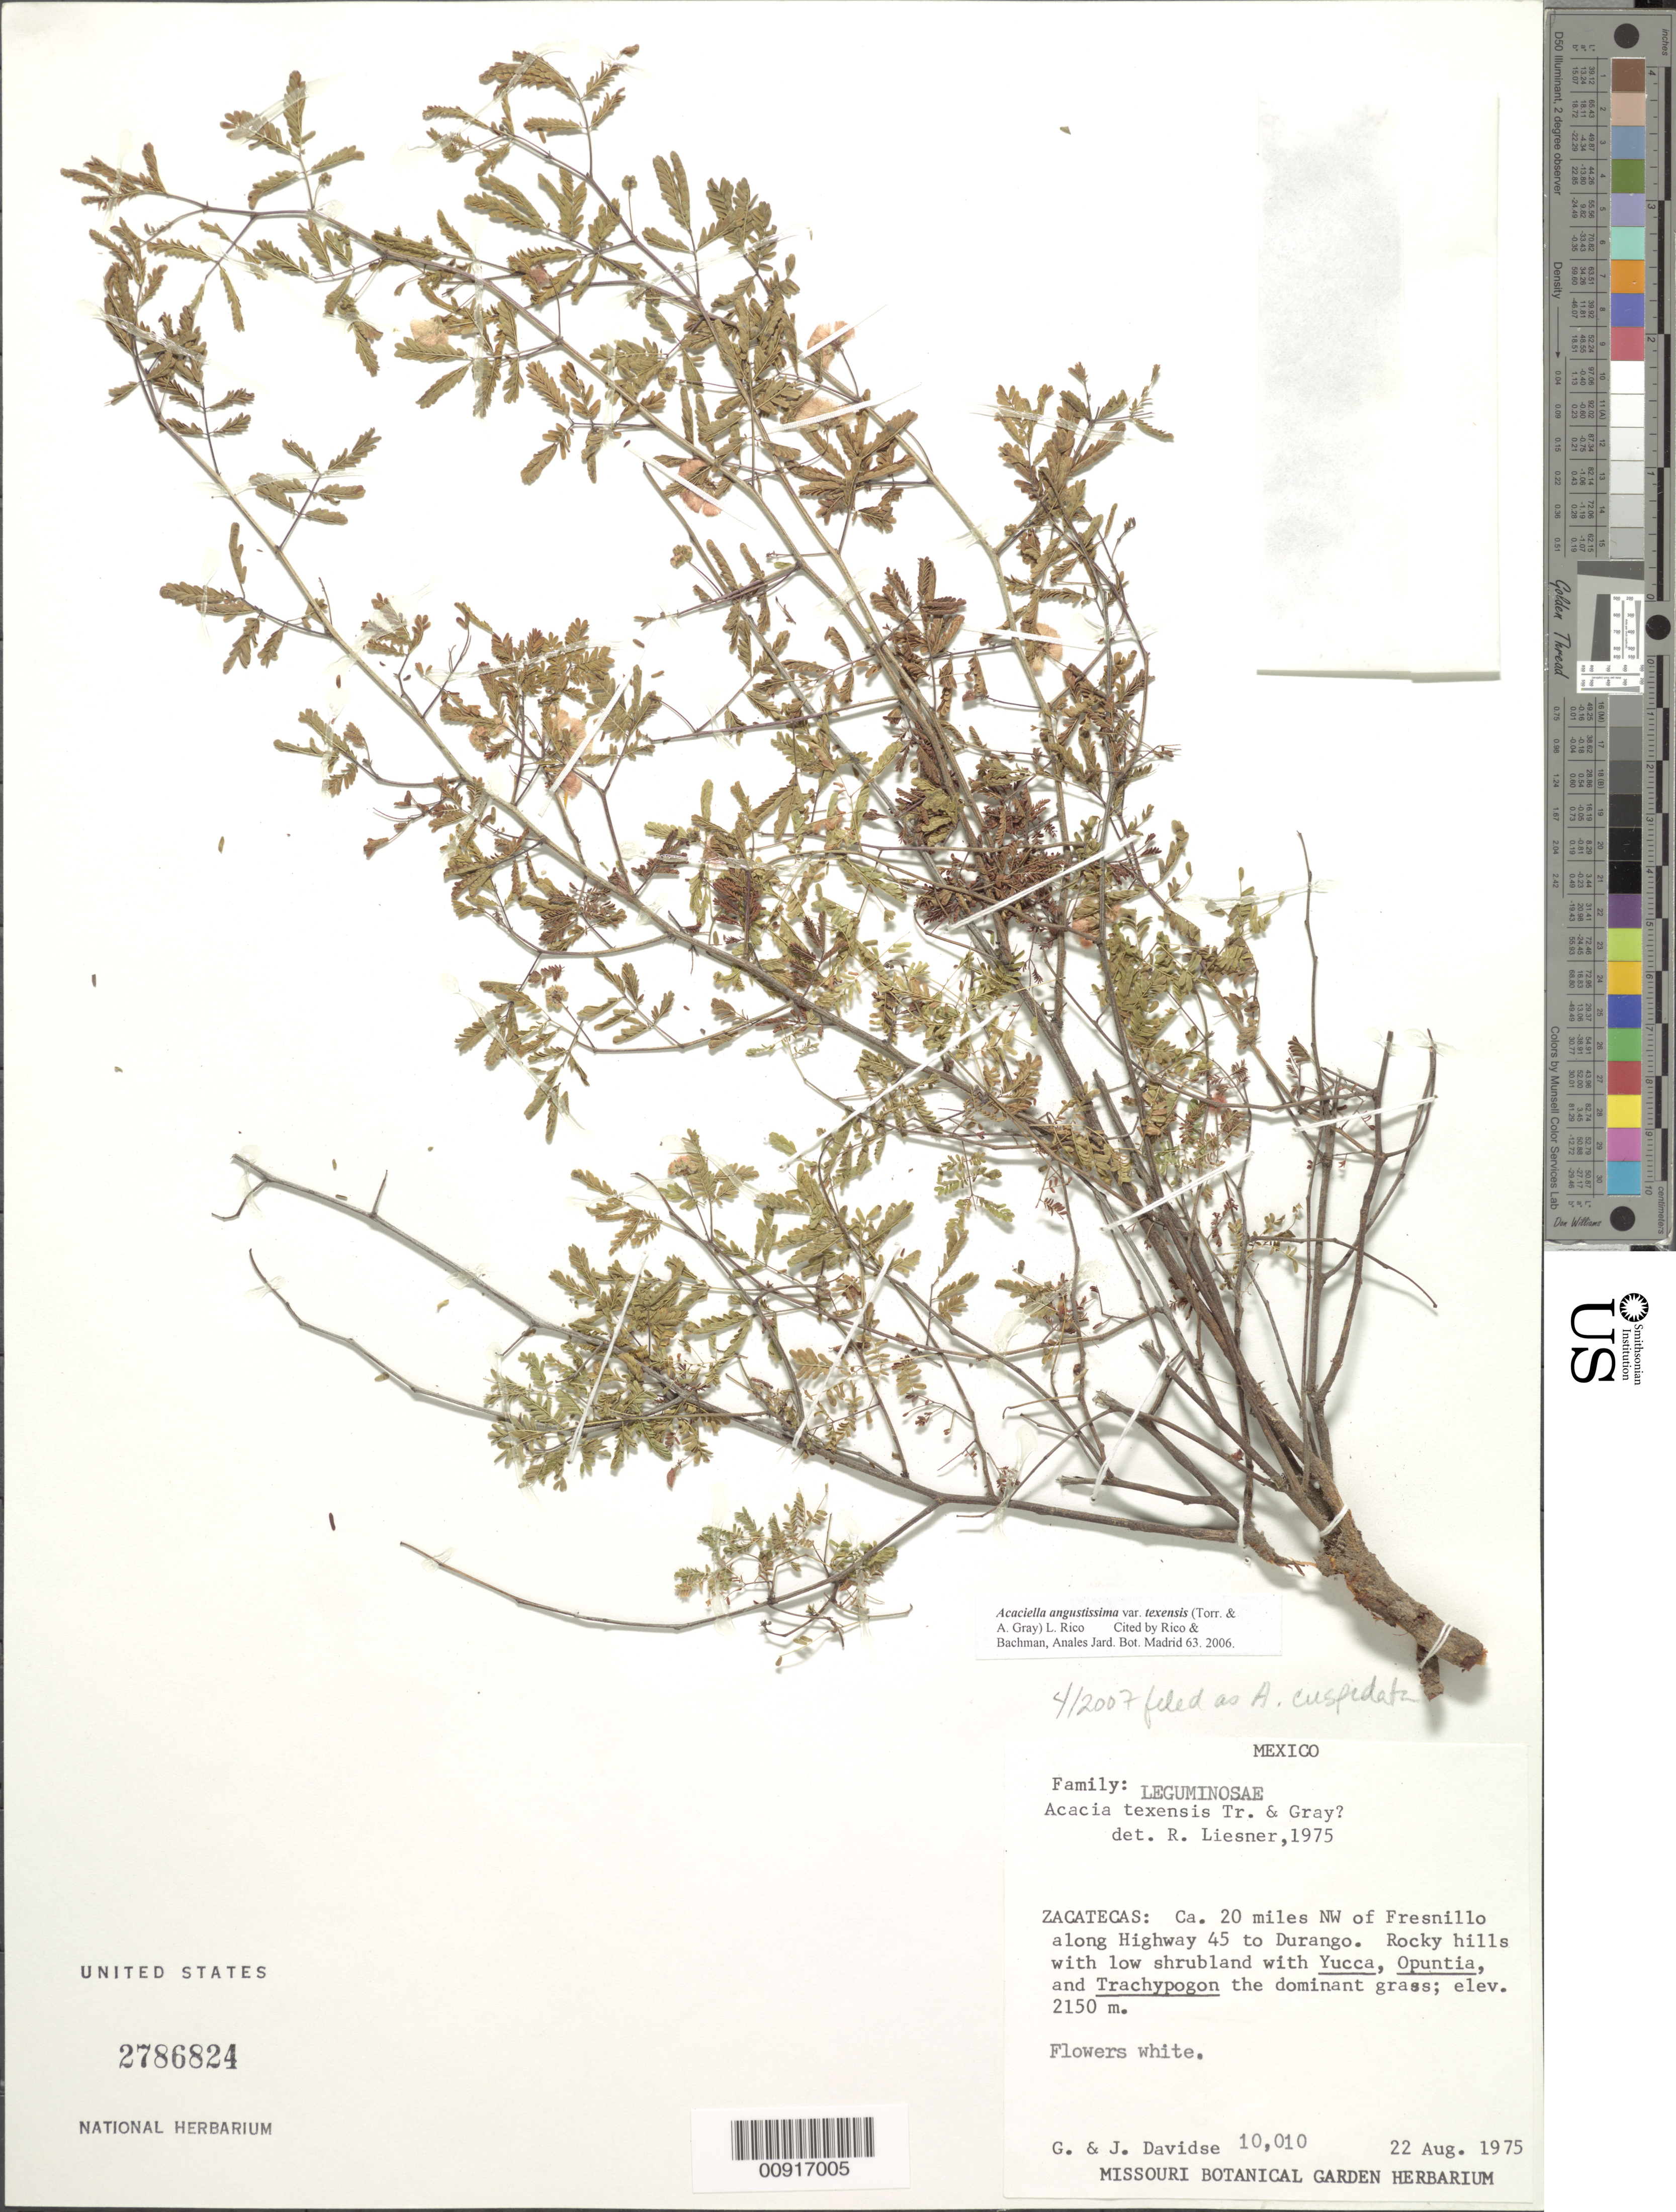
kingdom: Plantae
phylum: Tracheophyta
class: Magnoliopsida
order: Fabales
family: Fabaceae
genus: Acaciella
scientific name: Acaciella angustissima var. texensis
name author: (Nutt. ex Torr. & A. Gray) L. Rico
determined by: Rico, L.; Bachman, --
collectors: G. Davidse & J. Davidse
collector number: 10,010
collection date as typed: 22 Aug 1975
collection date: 1975-08-22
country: Mexico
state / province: Zacatecas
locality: Zacatecas: Ca. 20 miles NW of Fresnillo along Highway 45 to Durango.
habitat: Rocky hills with low shrubland with Yucca, Opuntia, and Trachypogon the dominant grass.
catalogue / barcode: US 2786824